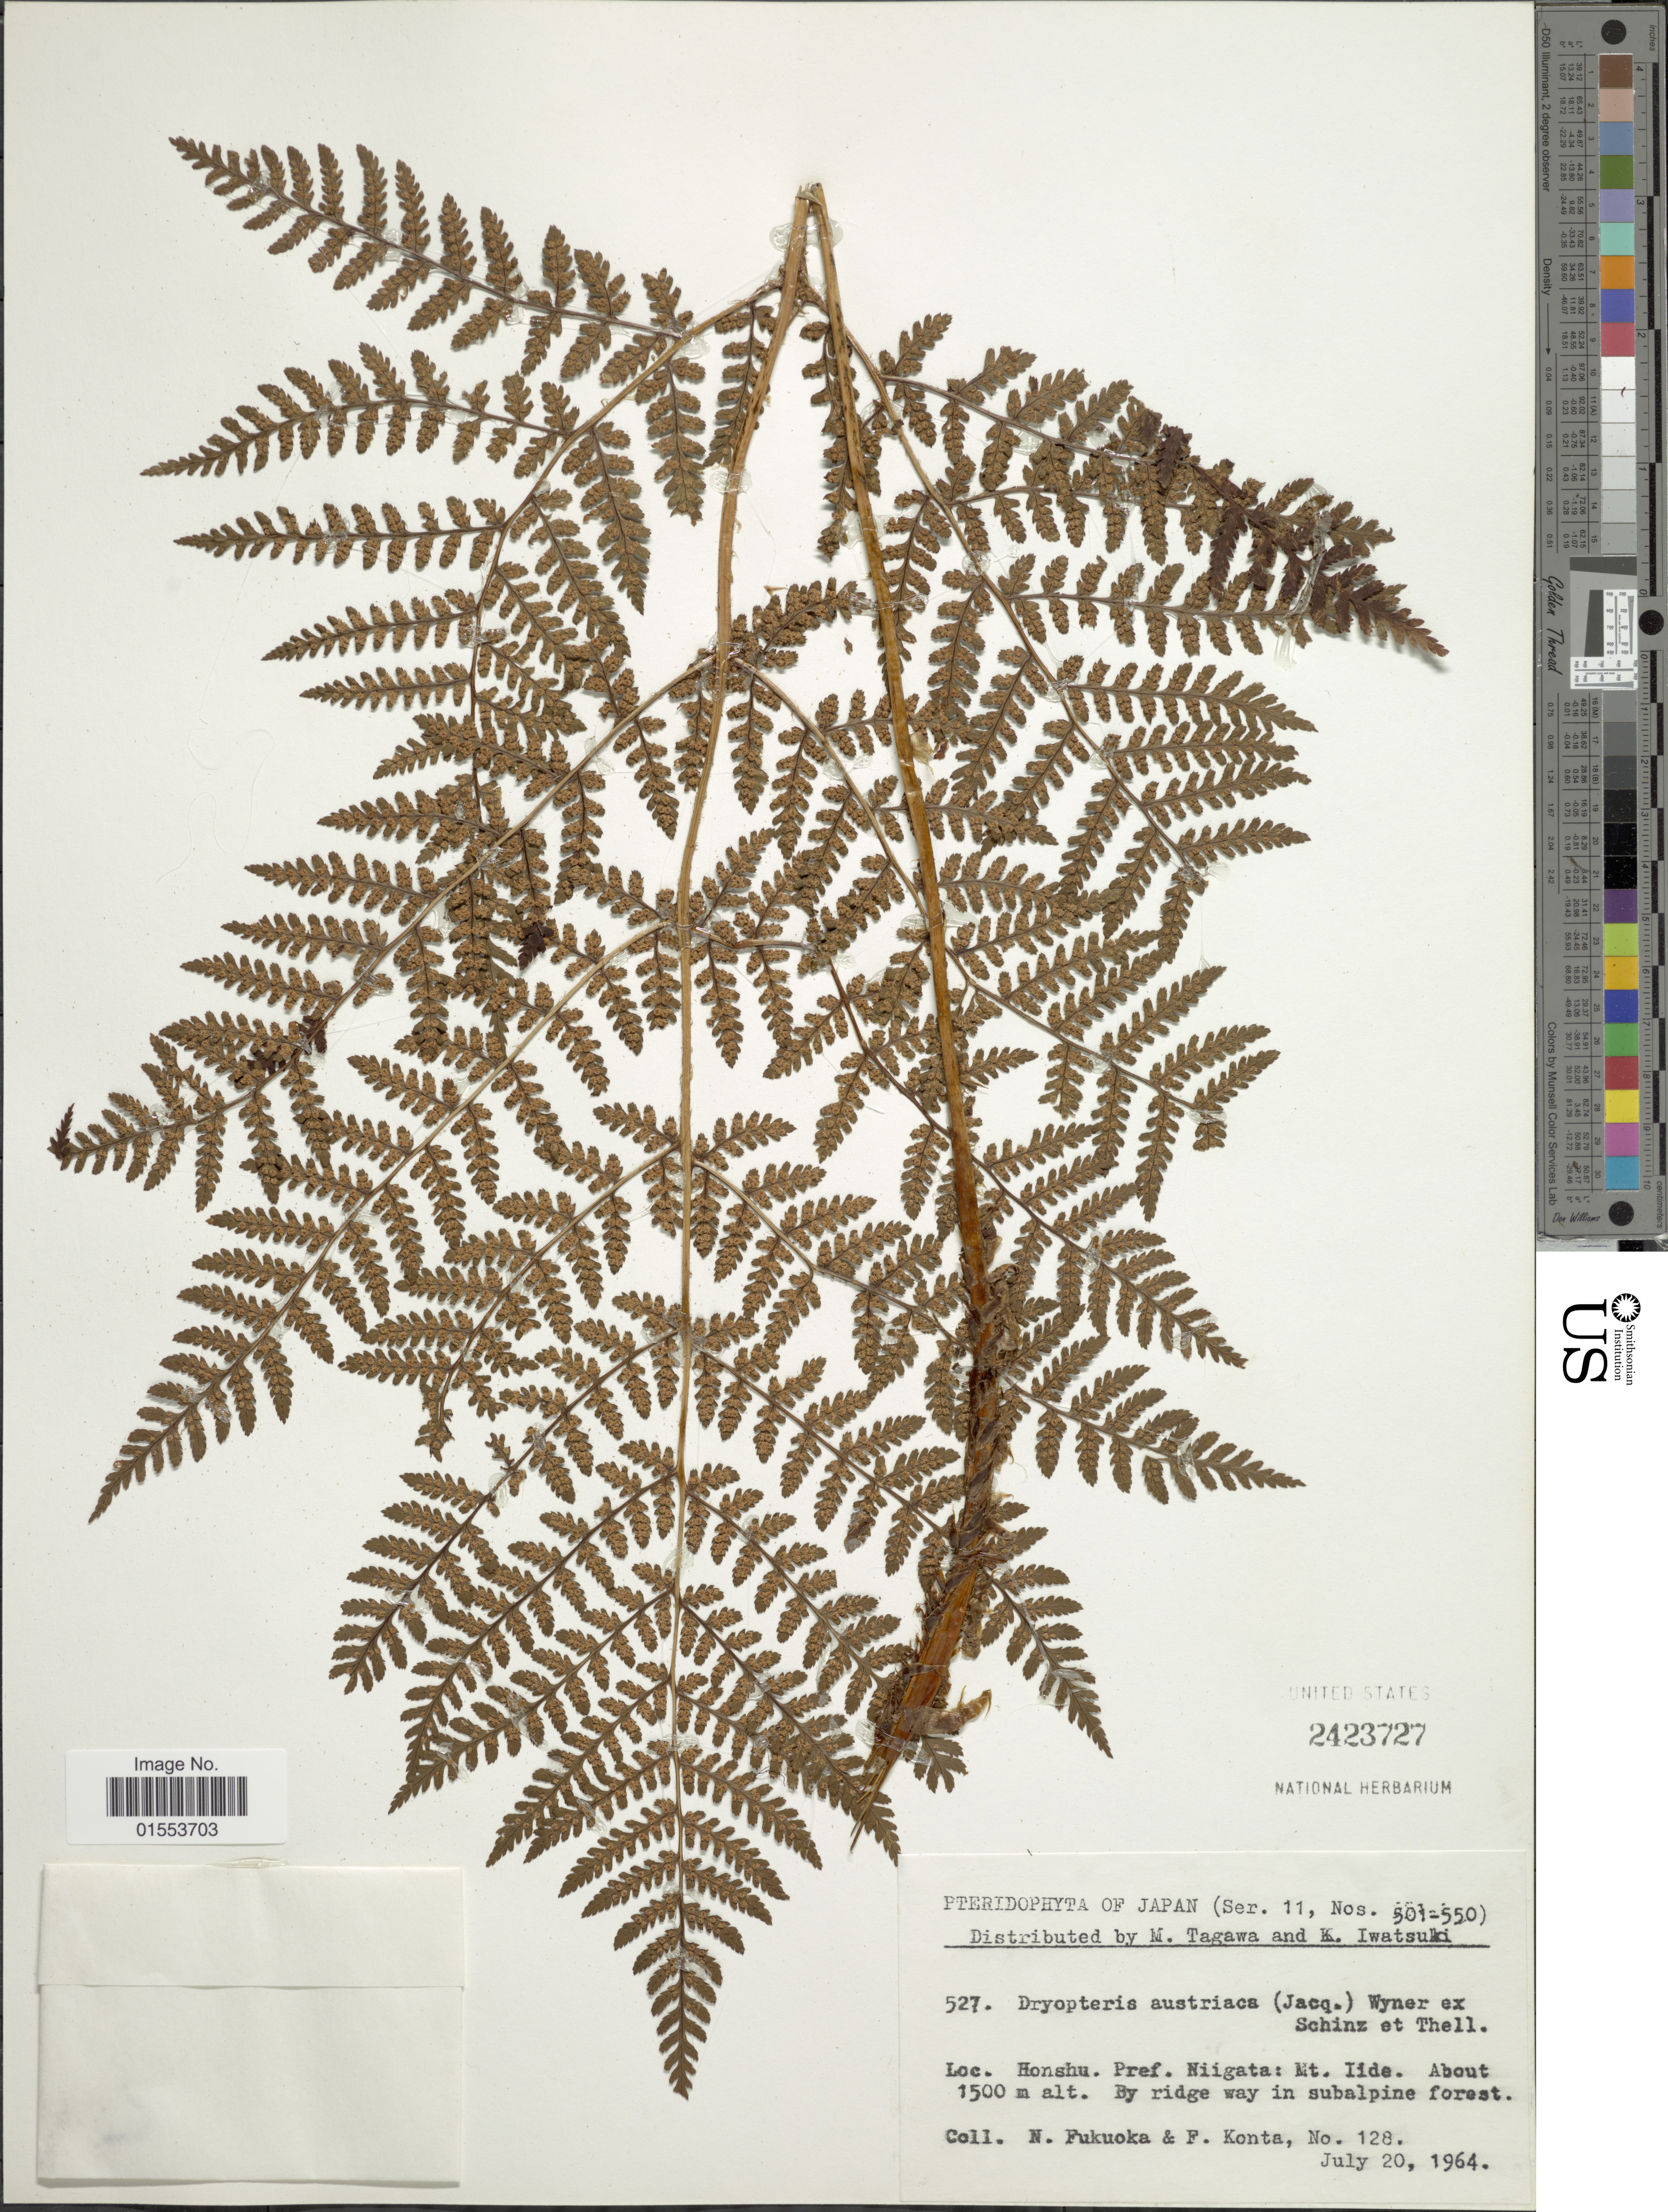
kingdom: Plantae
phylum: Tracheophyta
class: Polypodiopsida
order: Polypodiales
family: Dryopteridaceae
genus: Dryopteris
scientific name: Dryopteris austriaca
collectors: N. Fukuoka & F. Konta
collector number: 128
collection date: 1964-07-20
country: Japan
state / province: Niigata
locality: Japan, Honshu. Pref. Niigata: Mt. Iide. By ridge way in subalpine forest.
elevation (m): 1500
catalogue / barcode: US 2423727